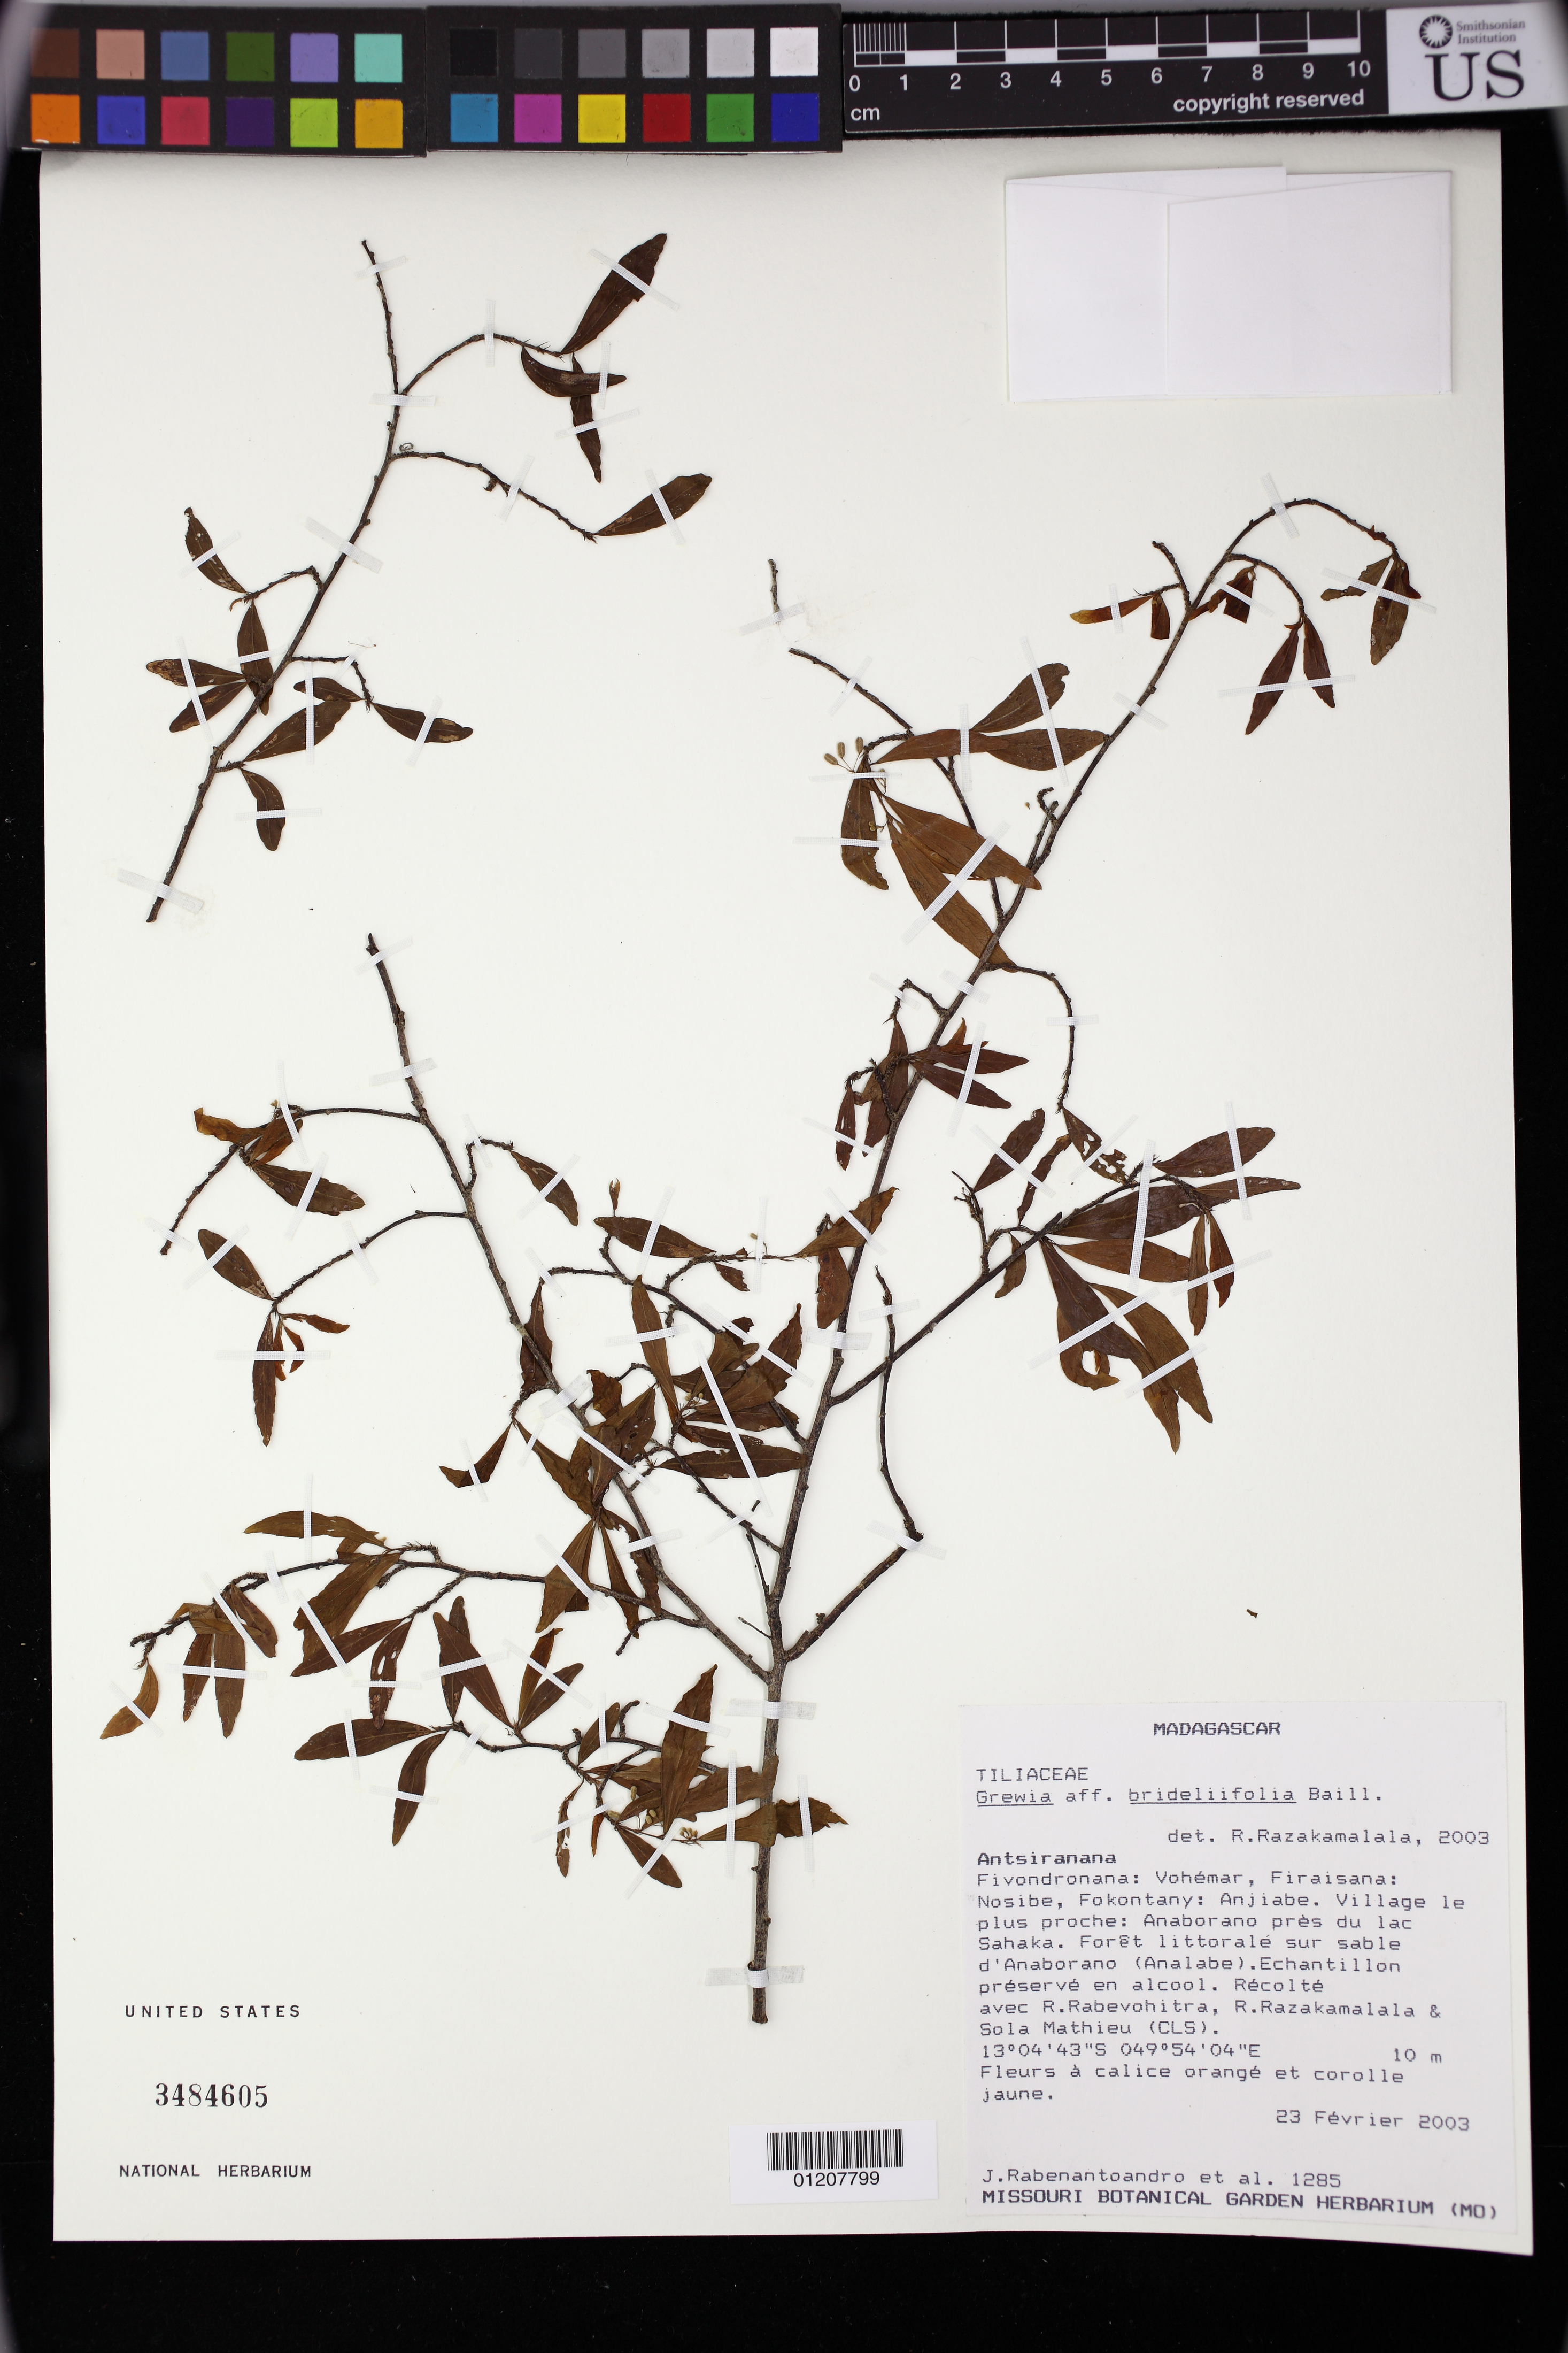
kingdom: Plantae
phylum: Tracheophyta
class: Magnoliopsida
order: Malvales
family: Malvaceae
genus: Grewia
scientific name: Grewia gautieri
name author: Wahlert & Nusbaumer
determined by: Dorr, Laurence J., Curator (BOT), Smithsonian Institution - National Museum of Natural History (UNITED STATES)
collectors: J. Rabenantoandro, R. Rabevohitra, R. Razakamalala & S. Mathieu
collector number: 1285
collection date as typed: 23 Feb 2003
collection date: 2003-02-23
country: Madagascar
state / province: Sava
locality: Antsiranana. Fivondronana: Vohémar, Firaisana: Nosibe, Fokontany: Anjiabe. Village le plus proche: Anaborano près du lac Sahaka. Forêt littoralé sur sable d'Anaborano (Analabe).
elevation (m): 10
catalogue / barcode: US 3484605